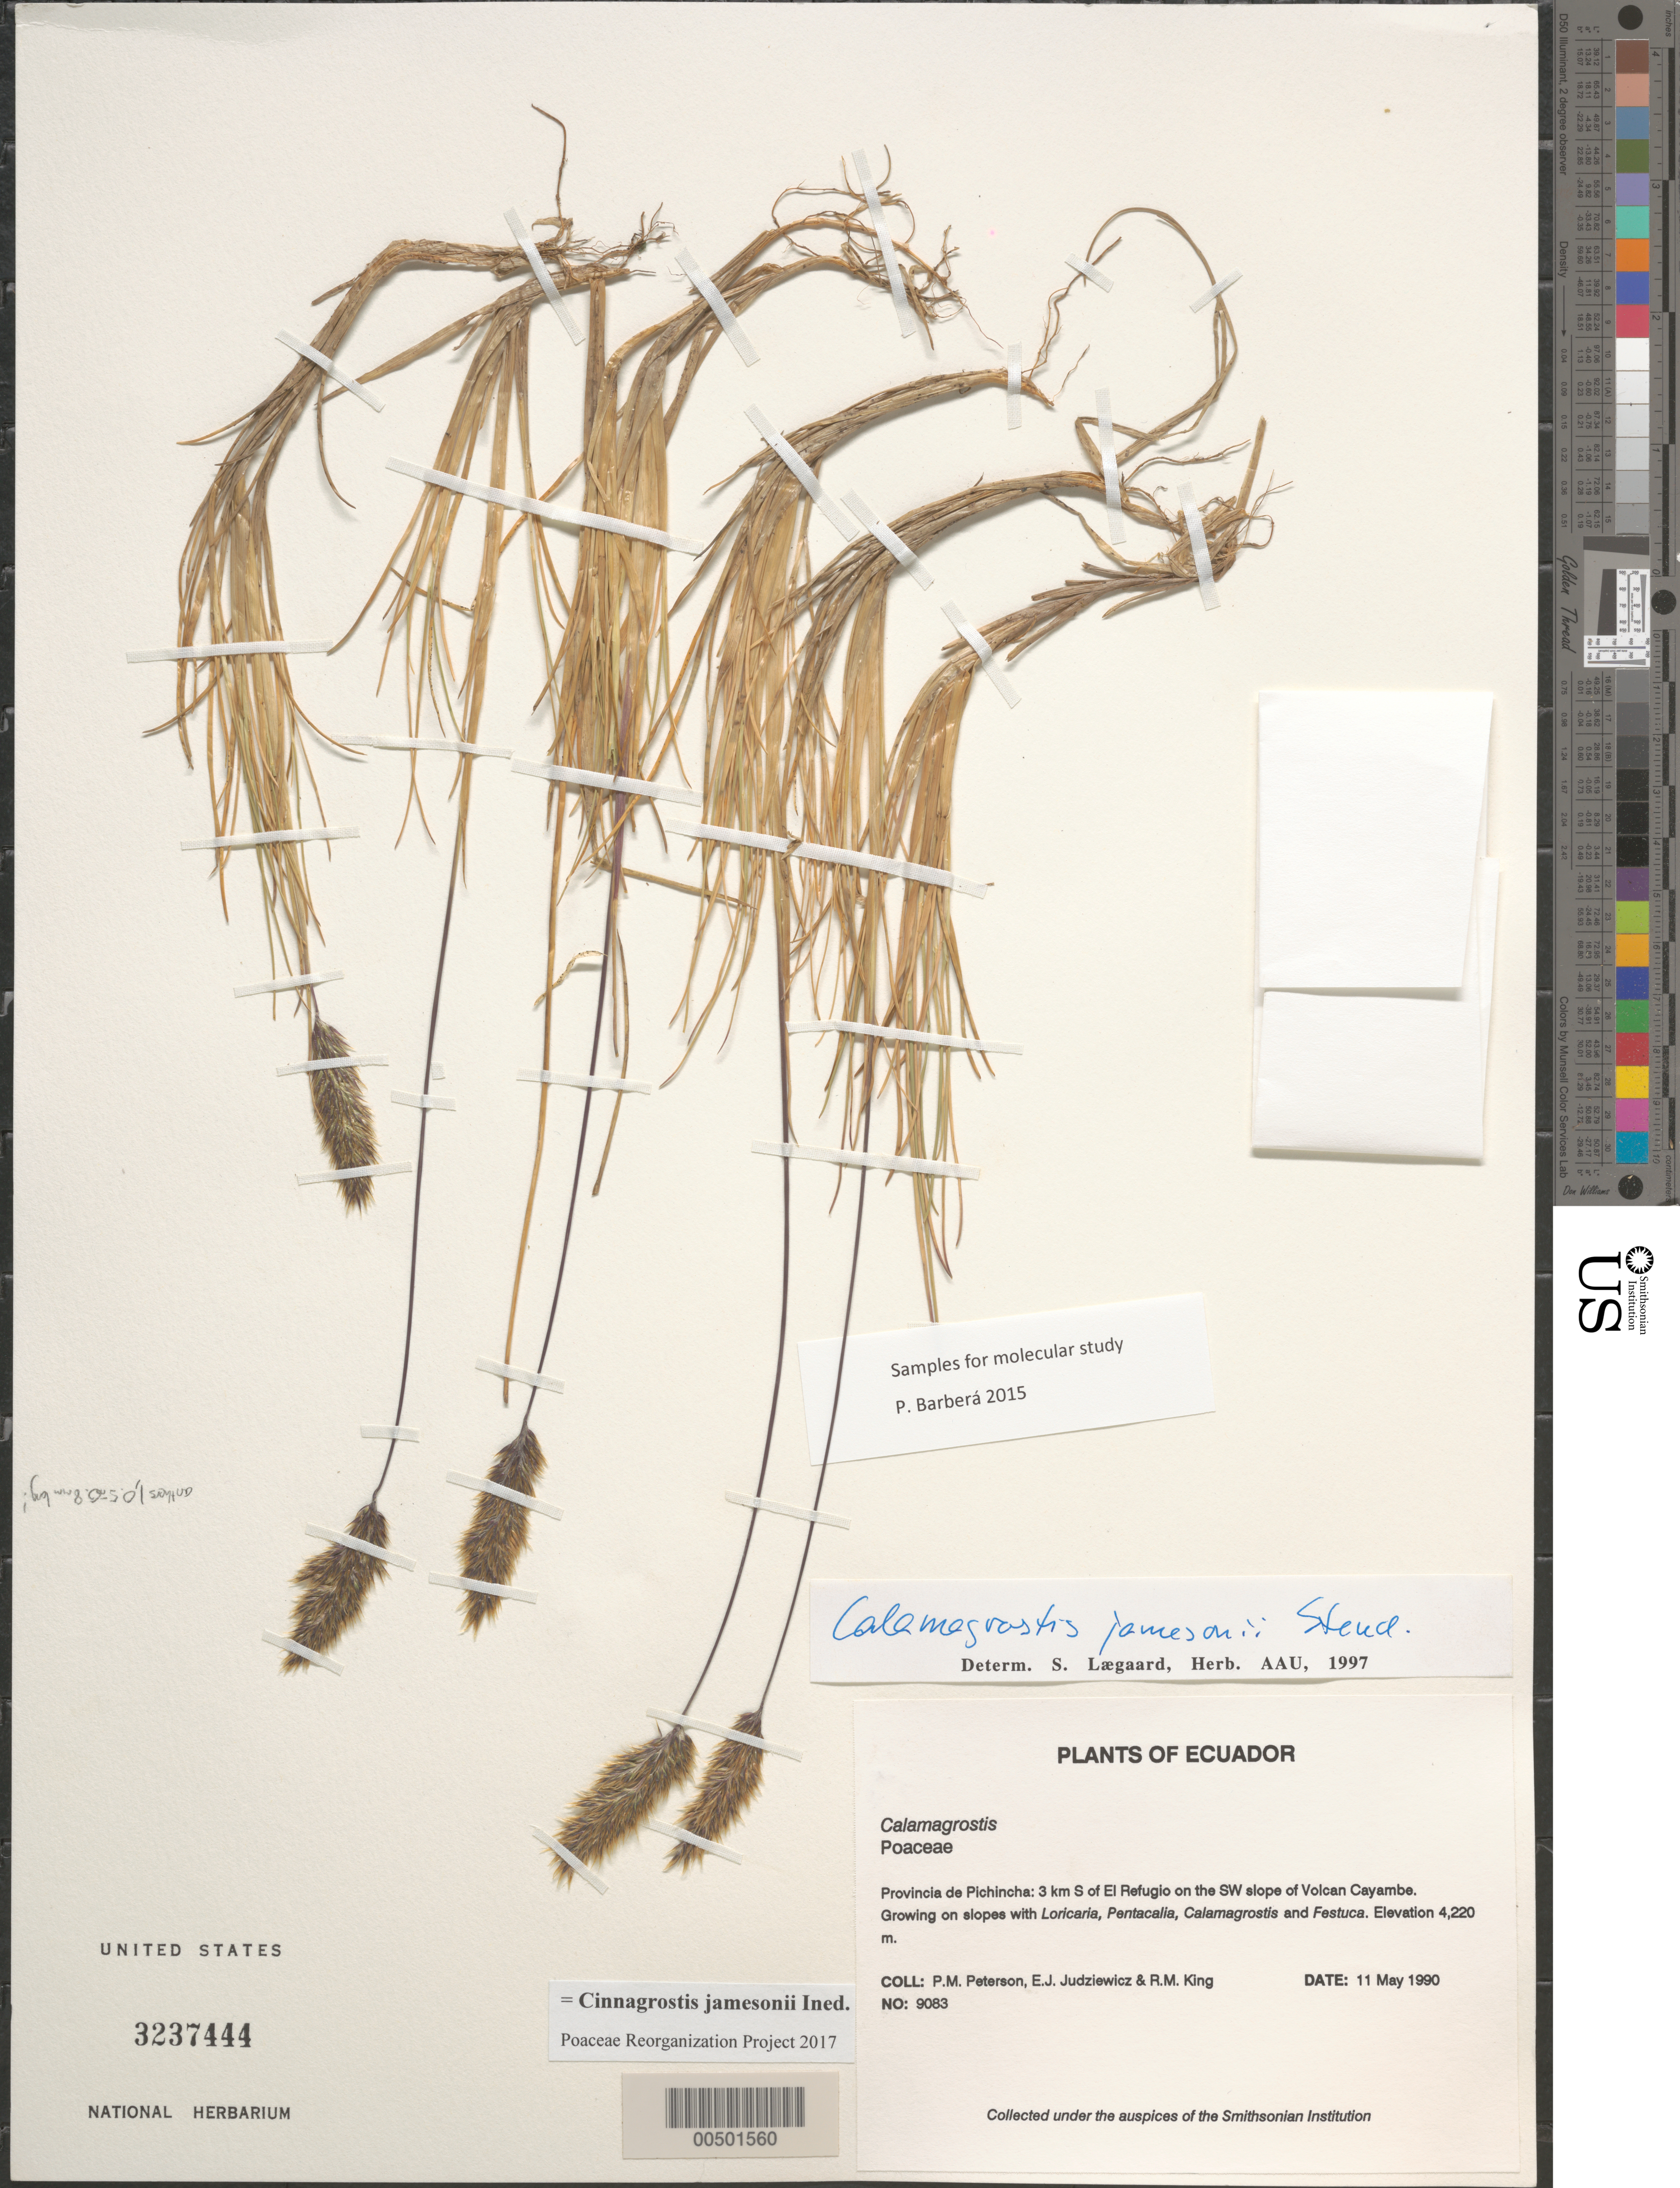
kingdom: Plantae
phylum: Tracheophyta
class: Liliopsida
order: Poales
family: Poaceae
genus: Cinnagrostis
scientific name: Cinnagrostis jamesonii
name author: (Steud.) P.M. Peterson et al.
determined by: Poaceae Reorganization Project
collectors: P. M. Peterson, E. J. Judziewicz & R. M. King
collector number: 09083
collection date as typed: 11 May 1990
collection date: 1990-05-11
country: Ecuador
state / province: Pichincha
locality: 3 km S of El Refugio on the SW slope of Volcan Cayambe.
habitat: Growing on slopes with Loricaria, Pentacalia, Calamagrostis and Festuca.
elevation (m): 4220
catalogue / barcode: US 3237444